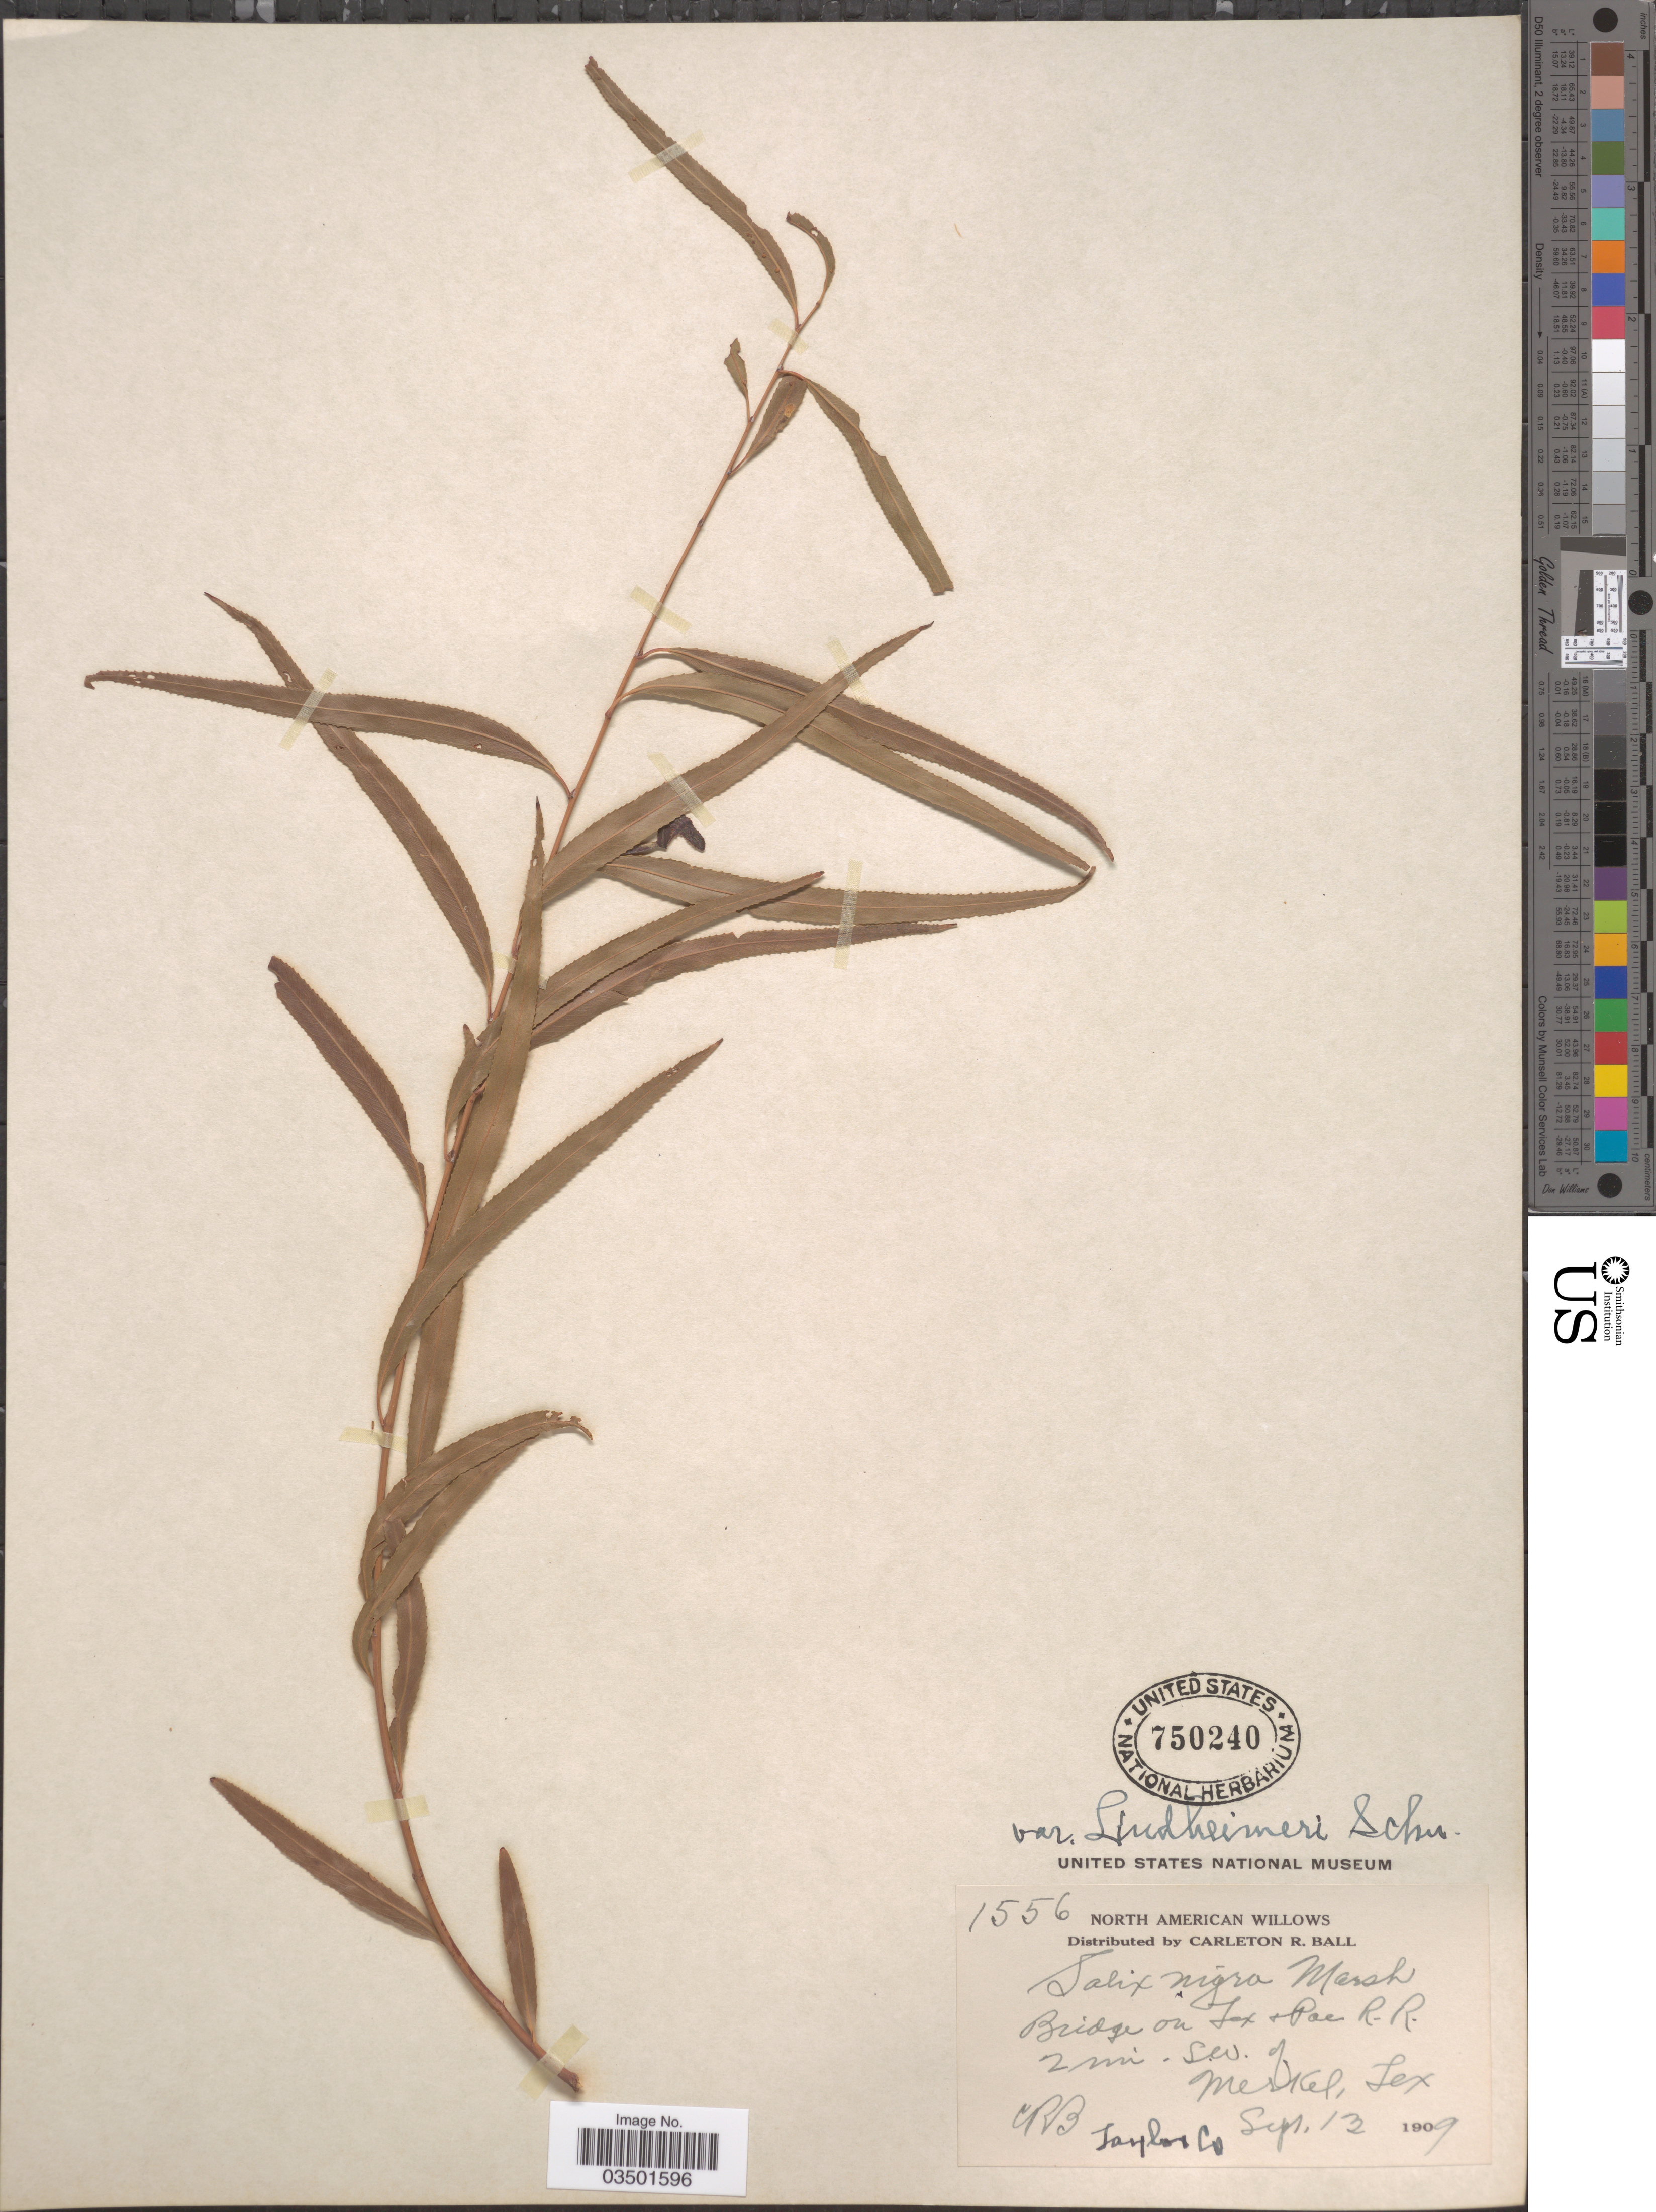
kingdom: Plantae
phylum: Tracheophyta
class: Magnoliopsida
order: Malpighiales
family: Salicaceae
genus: Salix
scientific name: Salix nigra var. lindheimeri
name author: C.K. Schneid.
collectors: C. R. Ball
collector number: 1556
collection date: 1909-09-13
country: United States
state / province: Texas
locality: Bridge on Tex & Pac R.R. 2 mi. S.W. of Merkel.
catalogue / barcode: US 750240